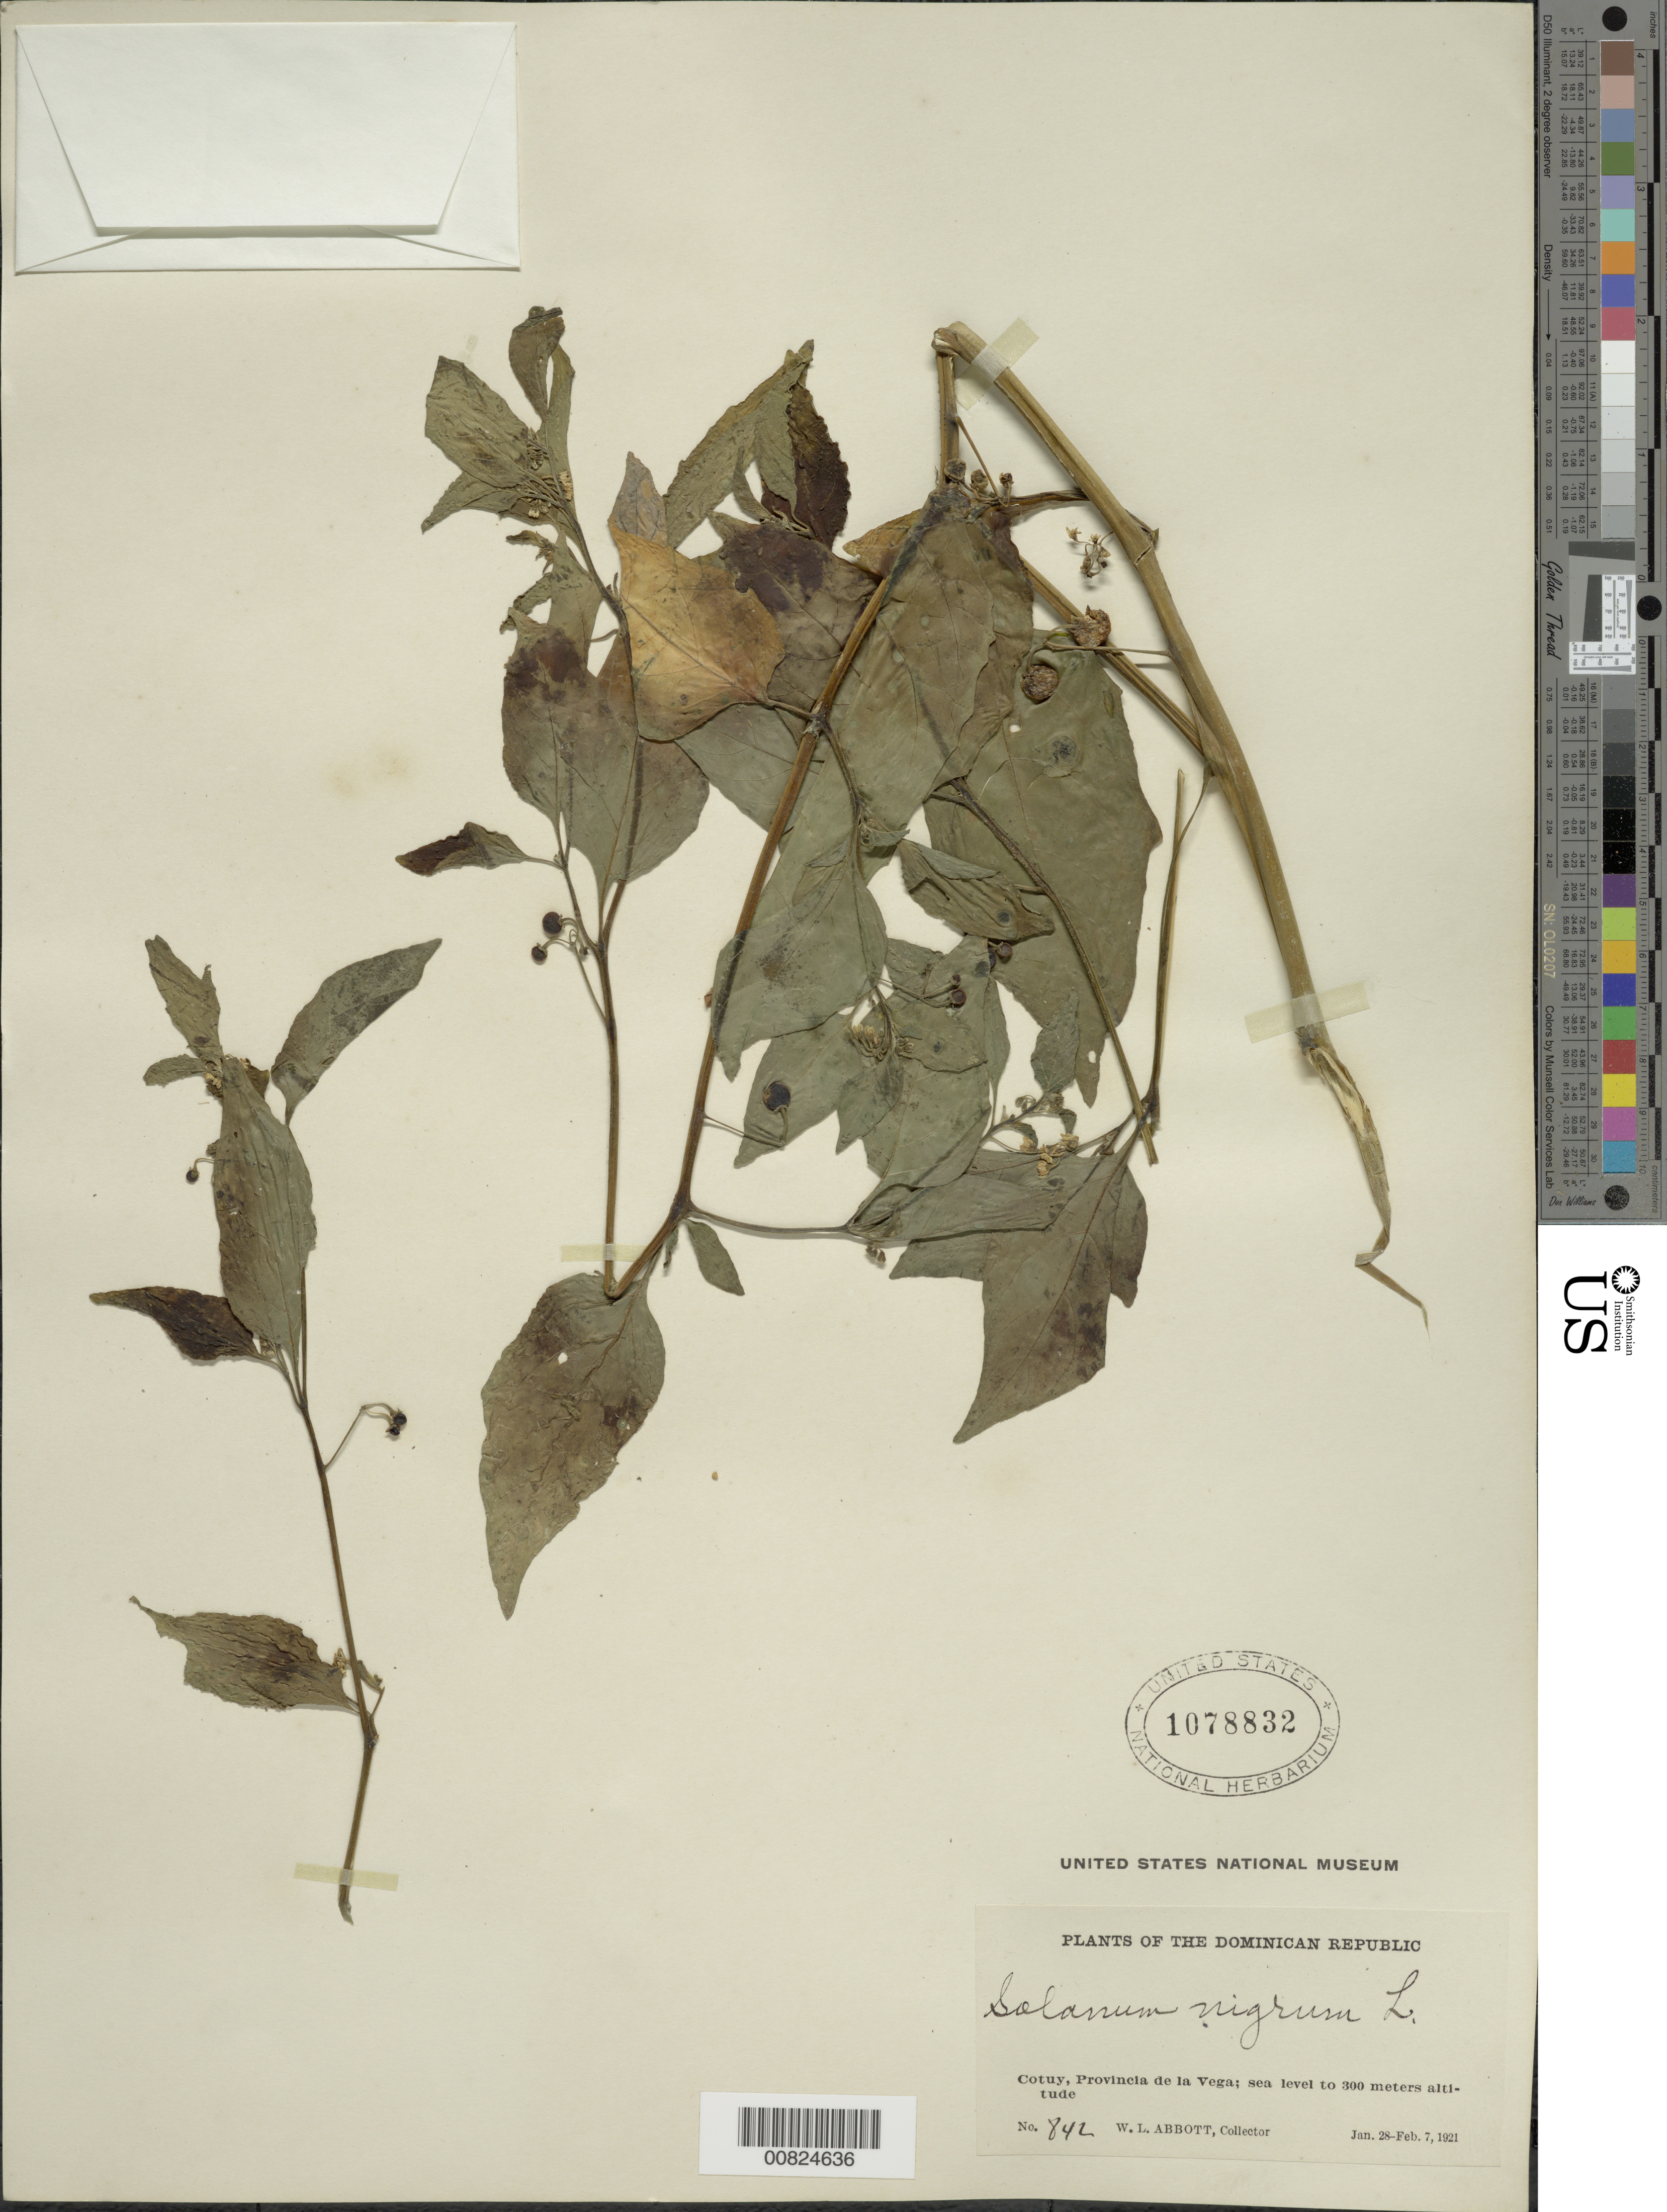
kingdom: Plantae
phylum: Tracheophyta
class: Magnoliopsida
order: Solanales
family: Solanaceae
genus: Solanum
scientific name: Solanum nigrum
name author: L.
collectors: W. L. Abbott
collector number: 842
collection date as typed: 28 Jan 1921 to 07 Feb 1921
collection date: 1921-01-28/1921-02-07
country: Dominican Republic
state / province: La Vega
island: Hispaniola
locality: Cotuy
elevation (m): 0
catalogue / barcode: US 1078832